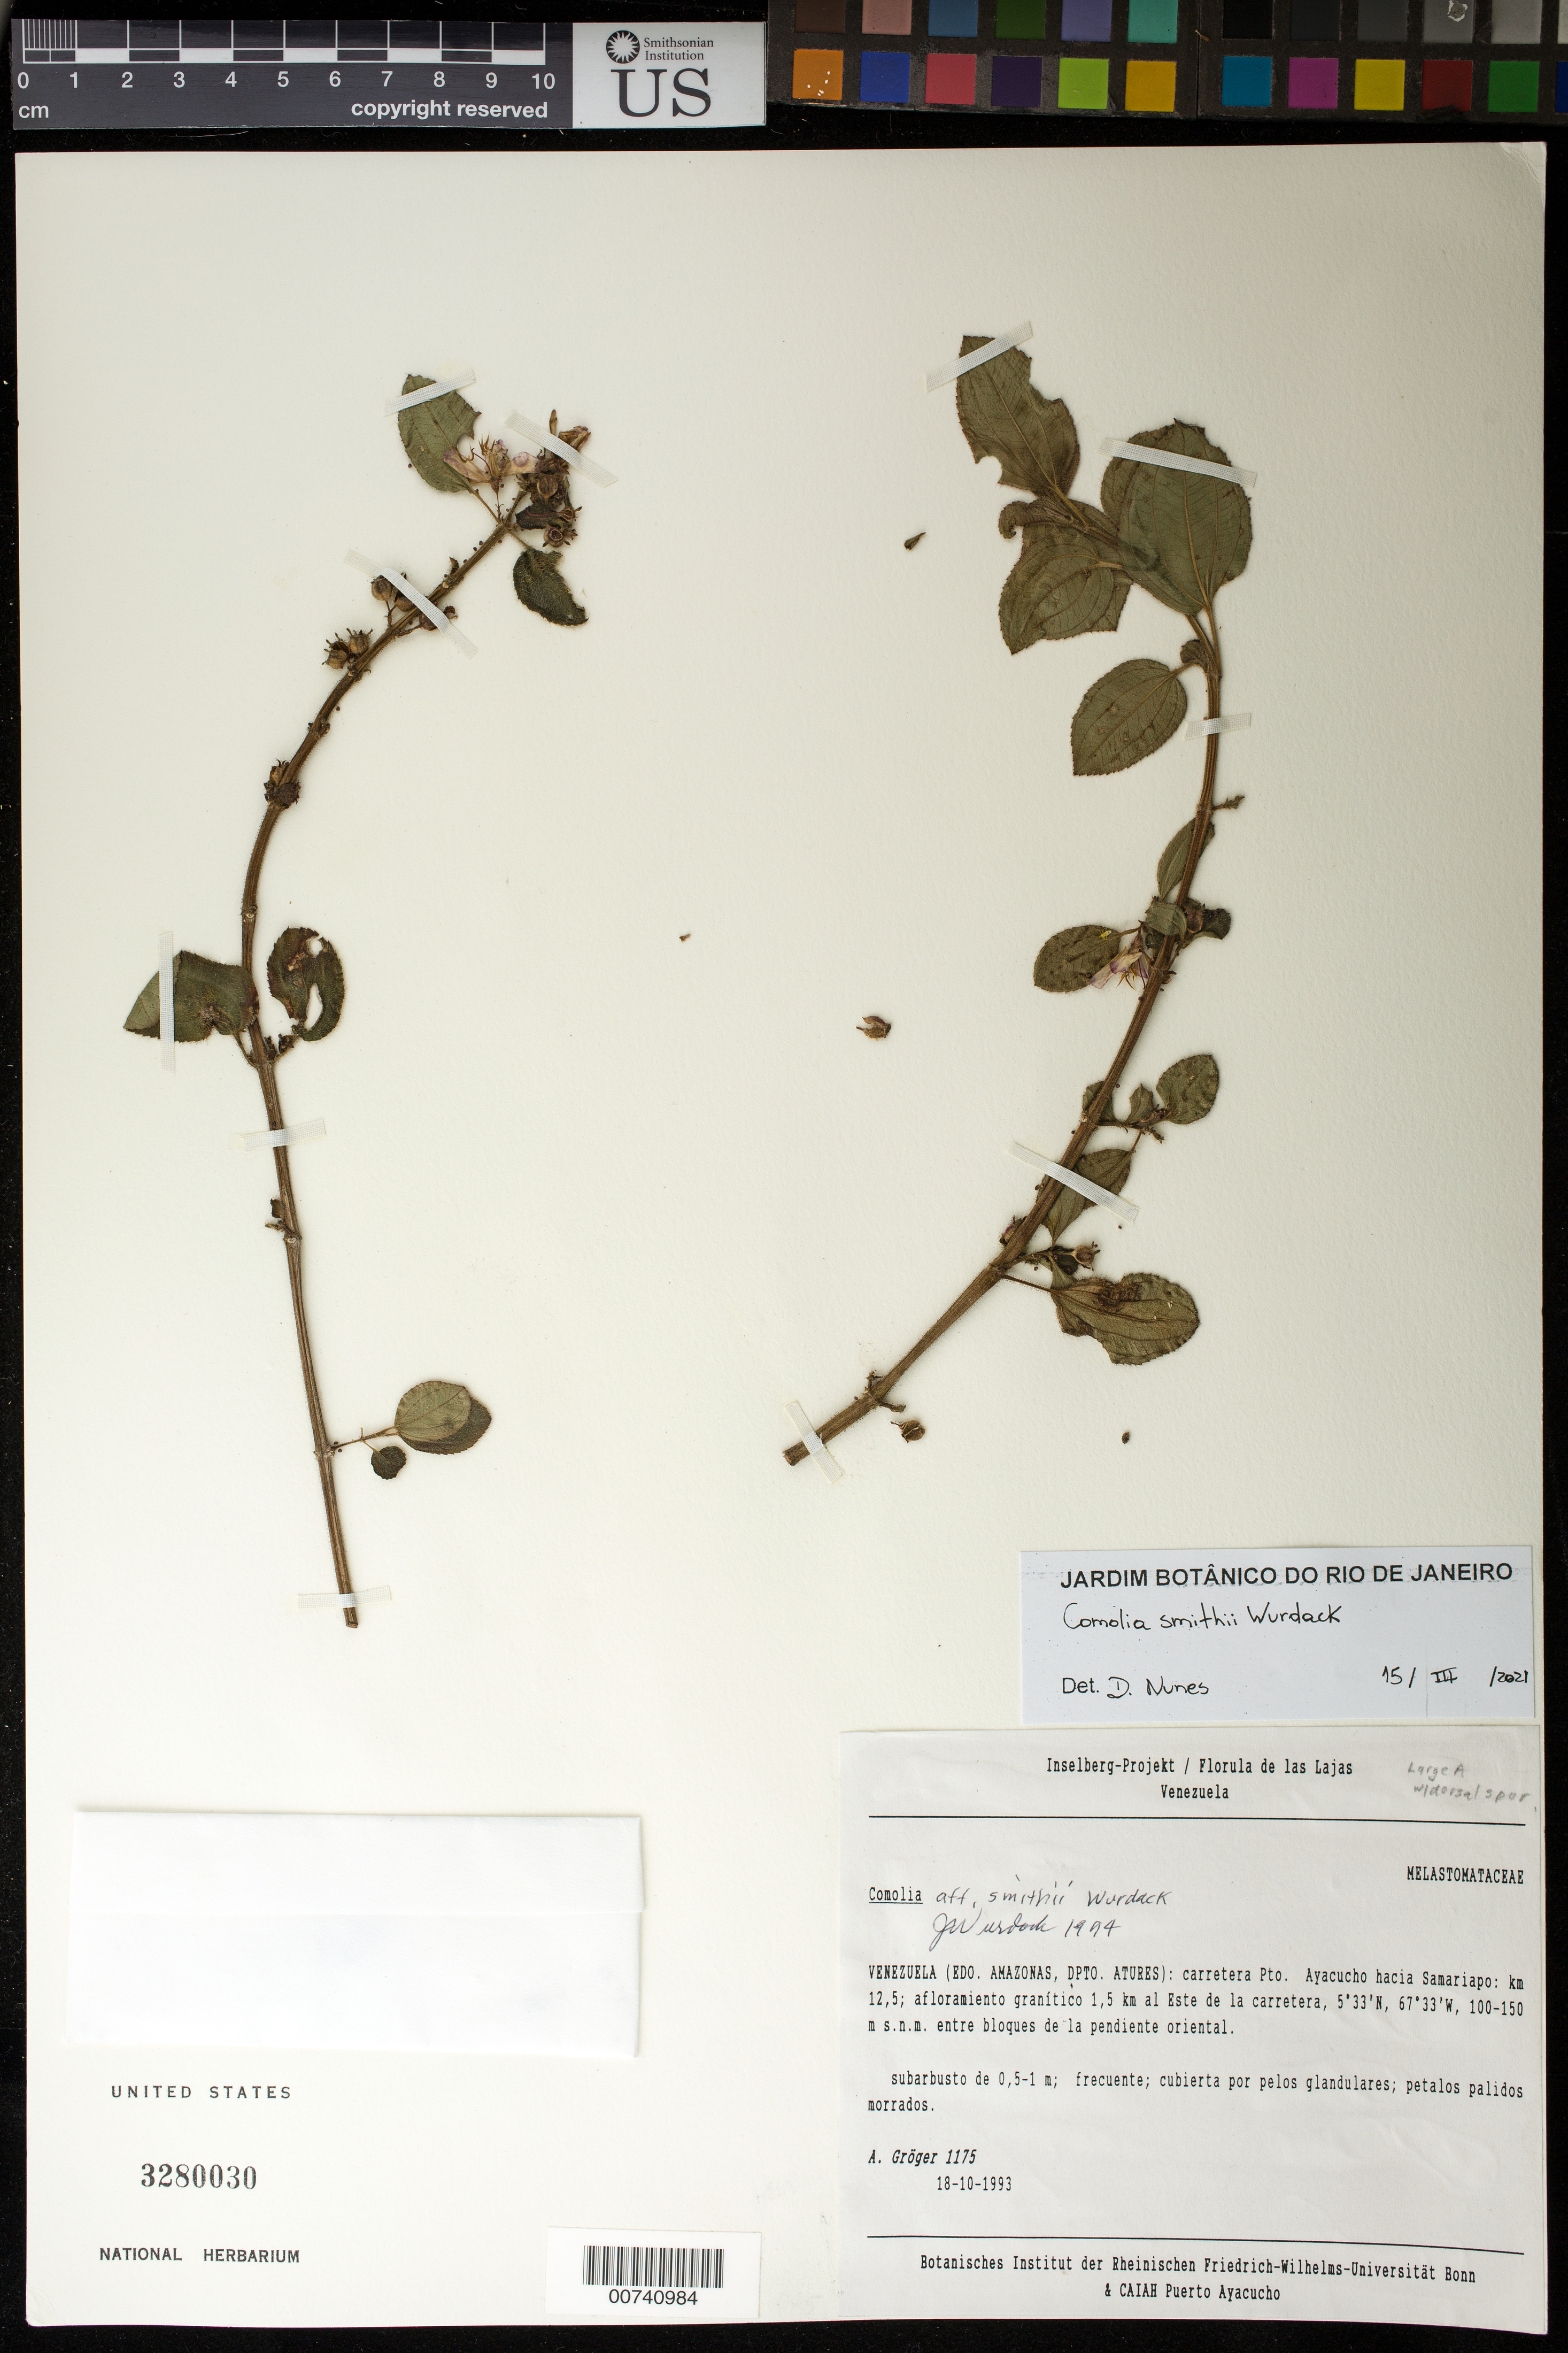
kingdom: Plantae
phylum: Tracheophyta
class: Magnoliopsida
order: Myrtales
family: Melastomataceae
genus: Comolia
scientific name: Comolia smithii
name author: Wurdack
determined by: Wurdack, John J., (US), US (UNITED STATES)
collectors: A. Gröger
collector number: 1175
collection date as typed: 18-Oct-93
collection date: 1993-10-18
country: Venezuela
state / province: Amazonas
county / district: Atures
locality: Puerto Ayacucho hacia Samariapo, km 12.5, 1.5 km E of road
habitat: Afloramiento granitico, entre bloques de la pendiente oriental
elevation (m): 100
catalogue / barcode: US 3280030